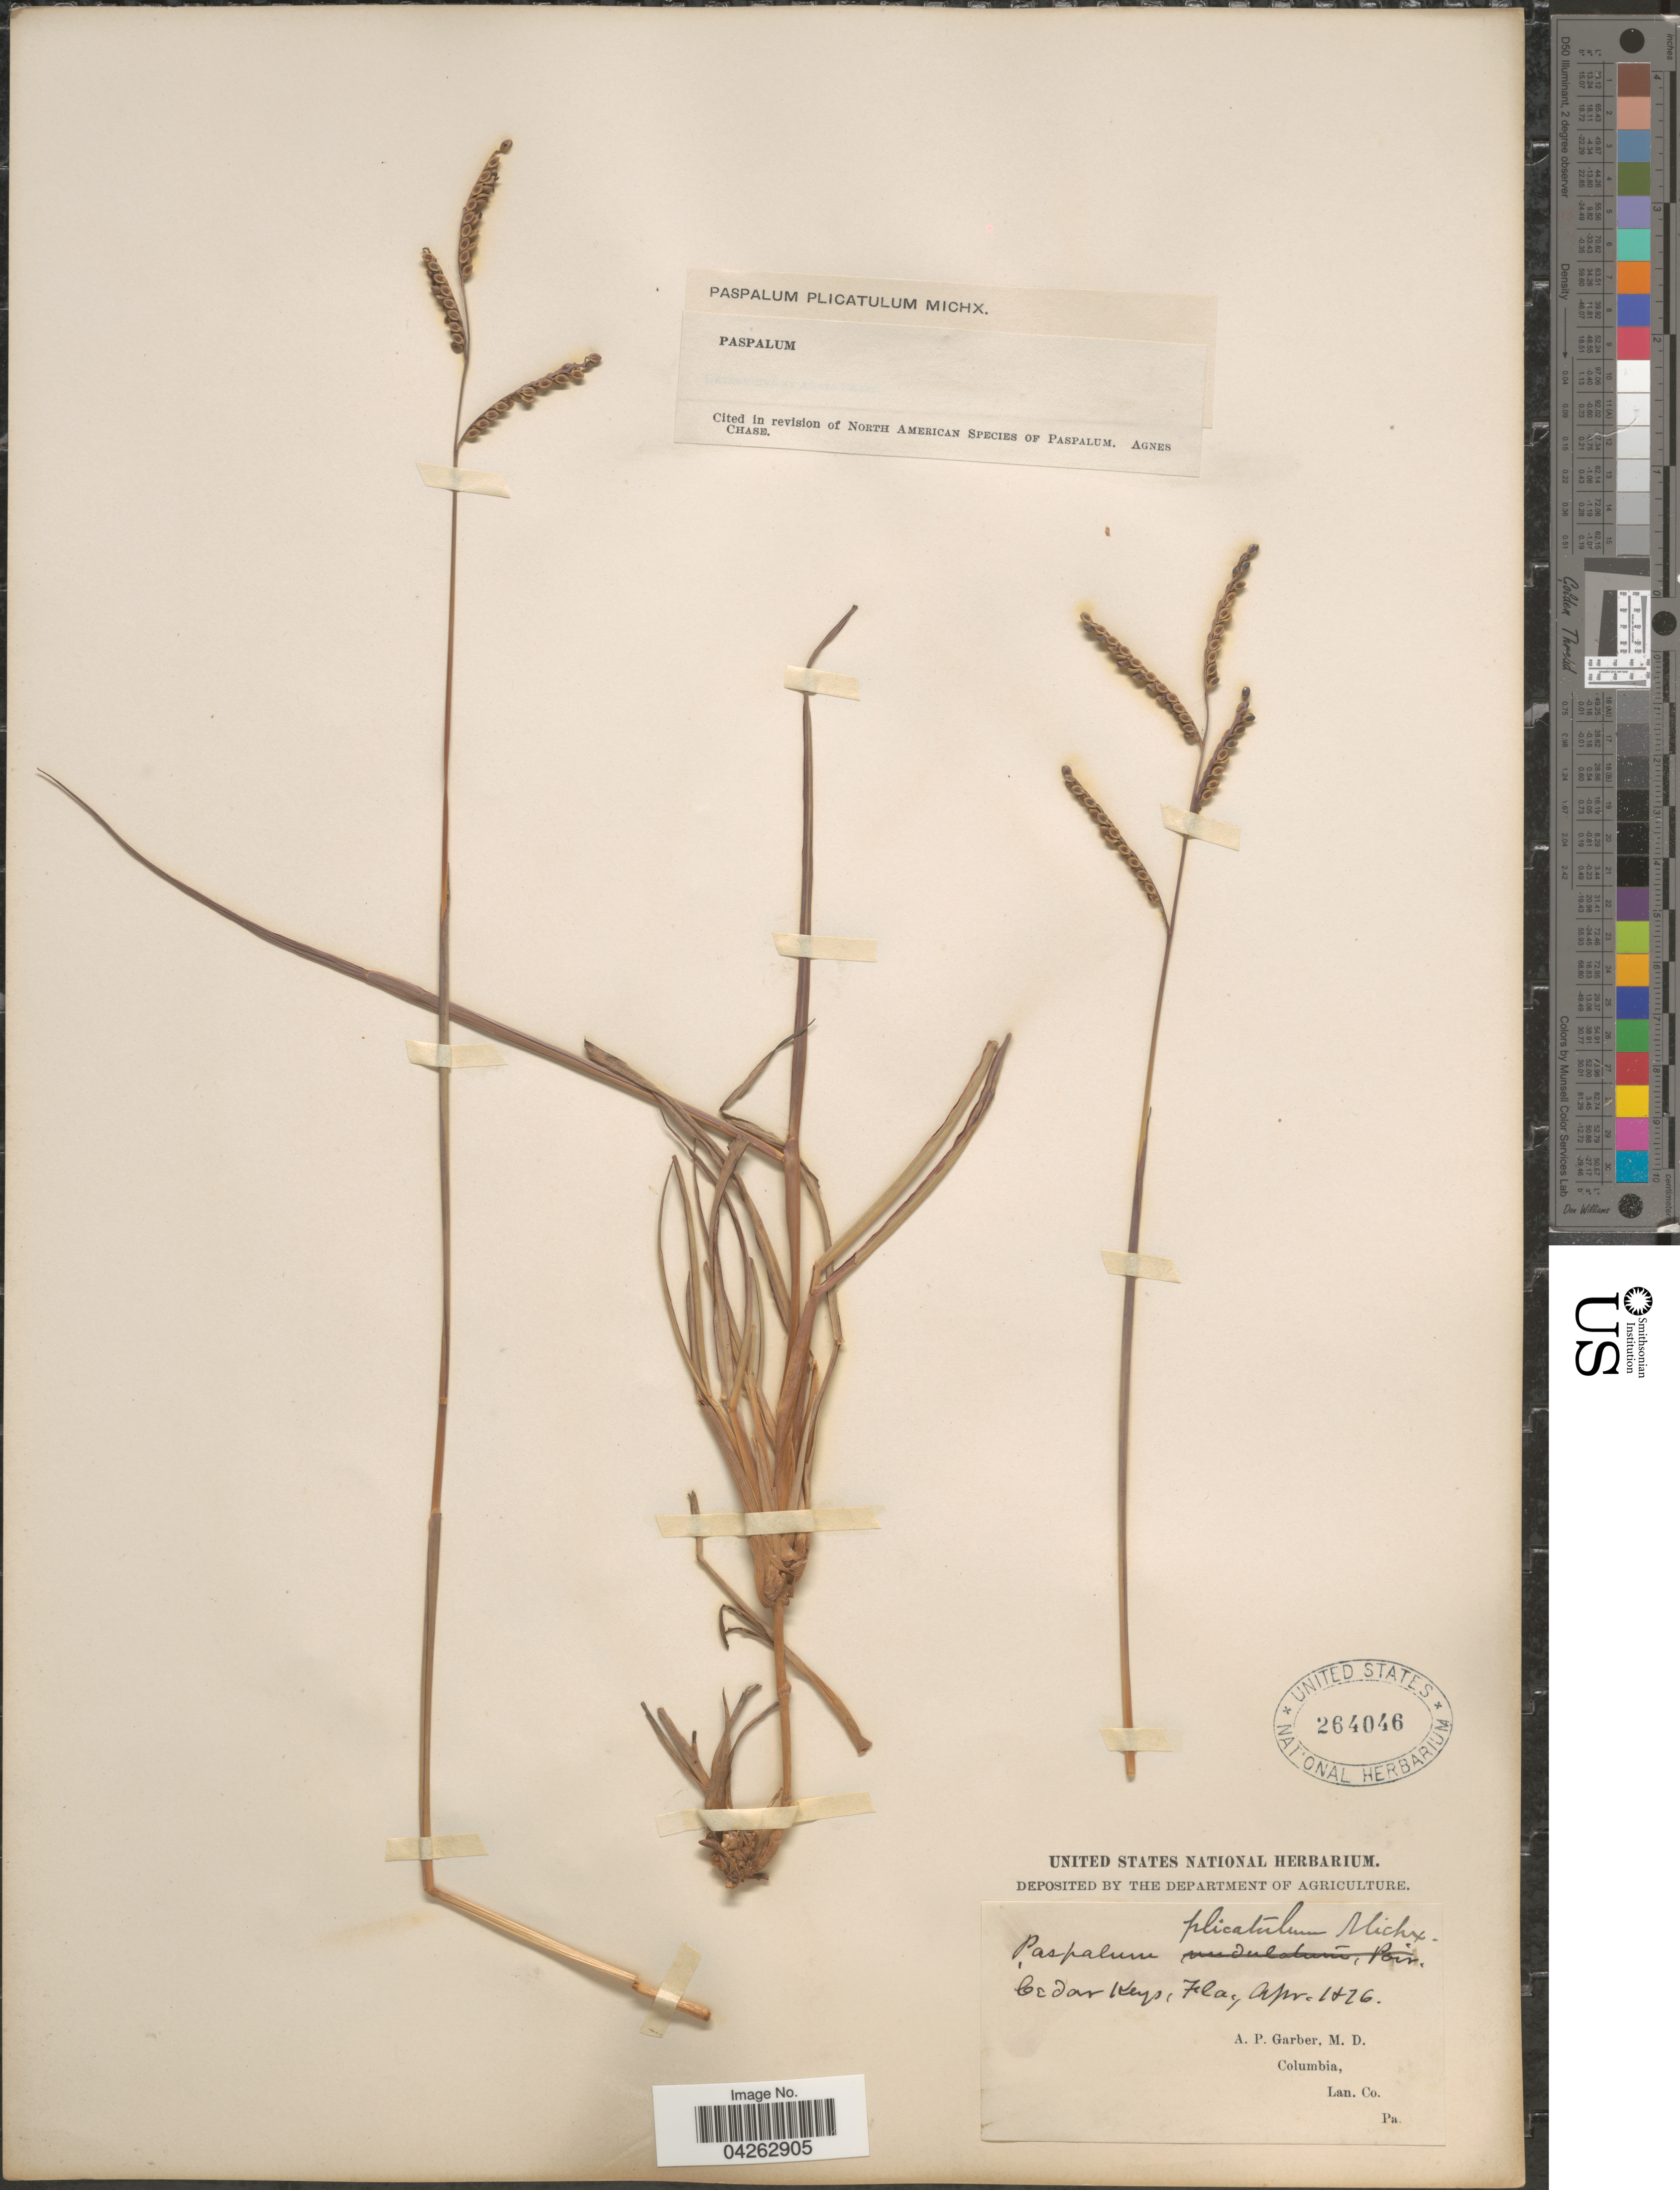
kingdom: Plantae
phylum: Tracheophyta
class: Liliopsida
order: Poales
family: Poaceae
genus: Paspalum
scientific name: Paspalum plicatulum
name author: Michx.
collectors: A. P. Garber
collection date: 1826-04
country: United States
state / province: Florida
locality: Cedar Keys.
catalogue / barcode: US 264046